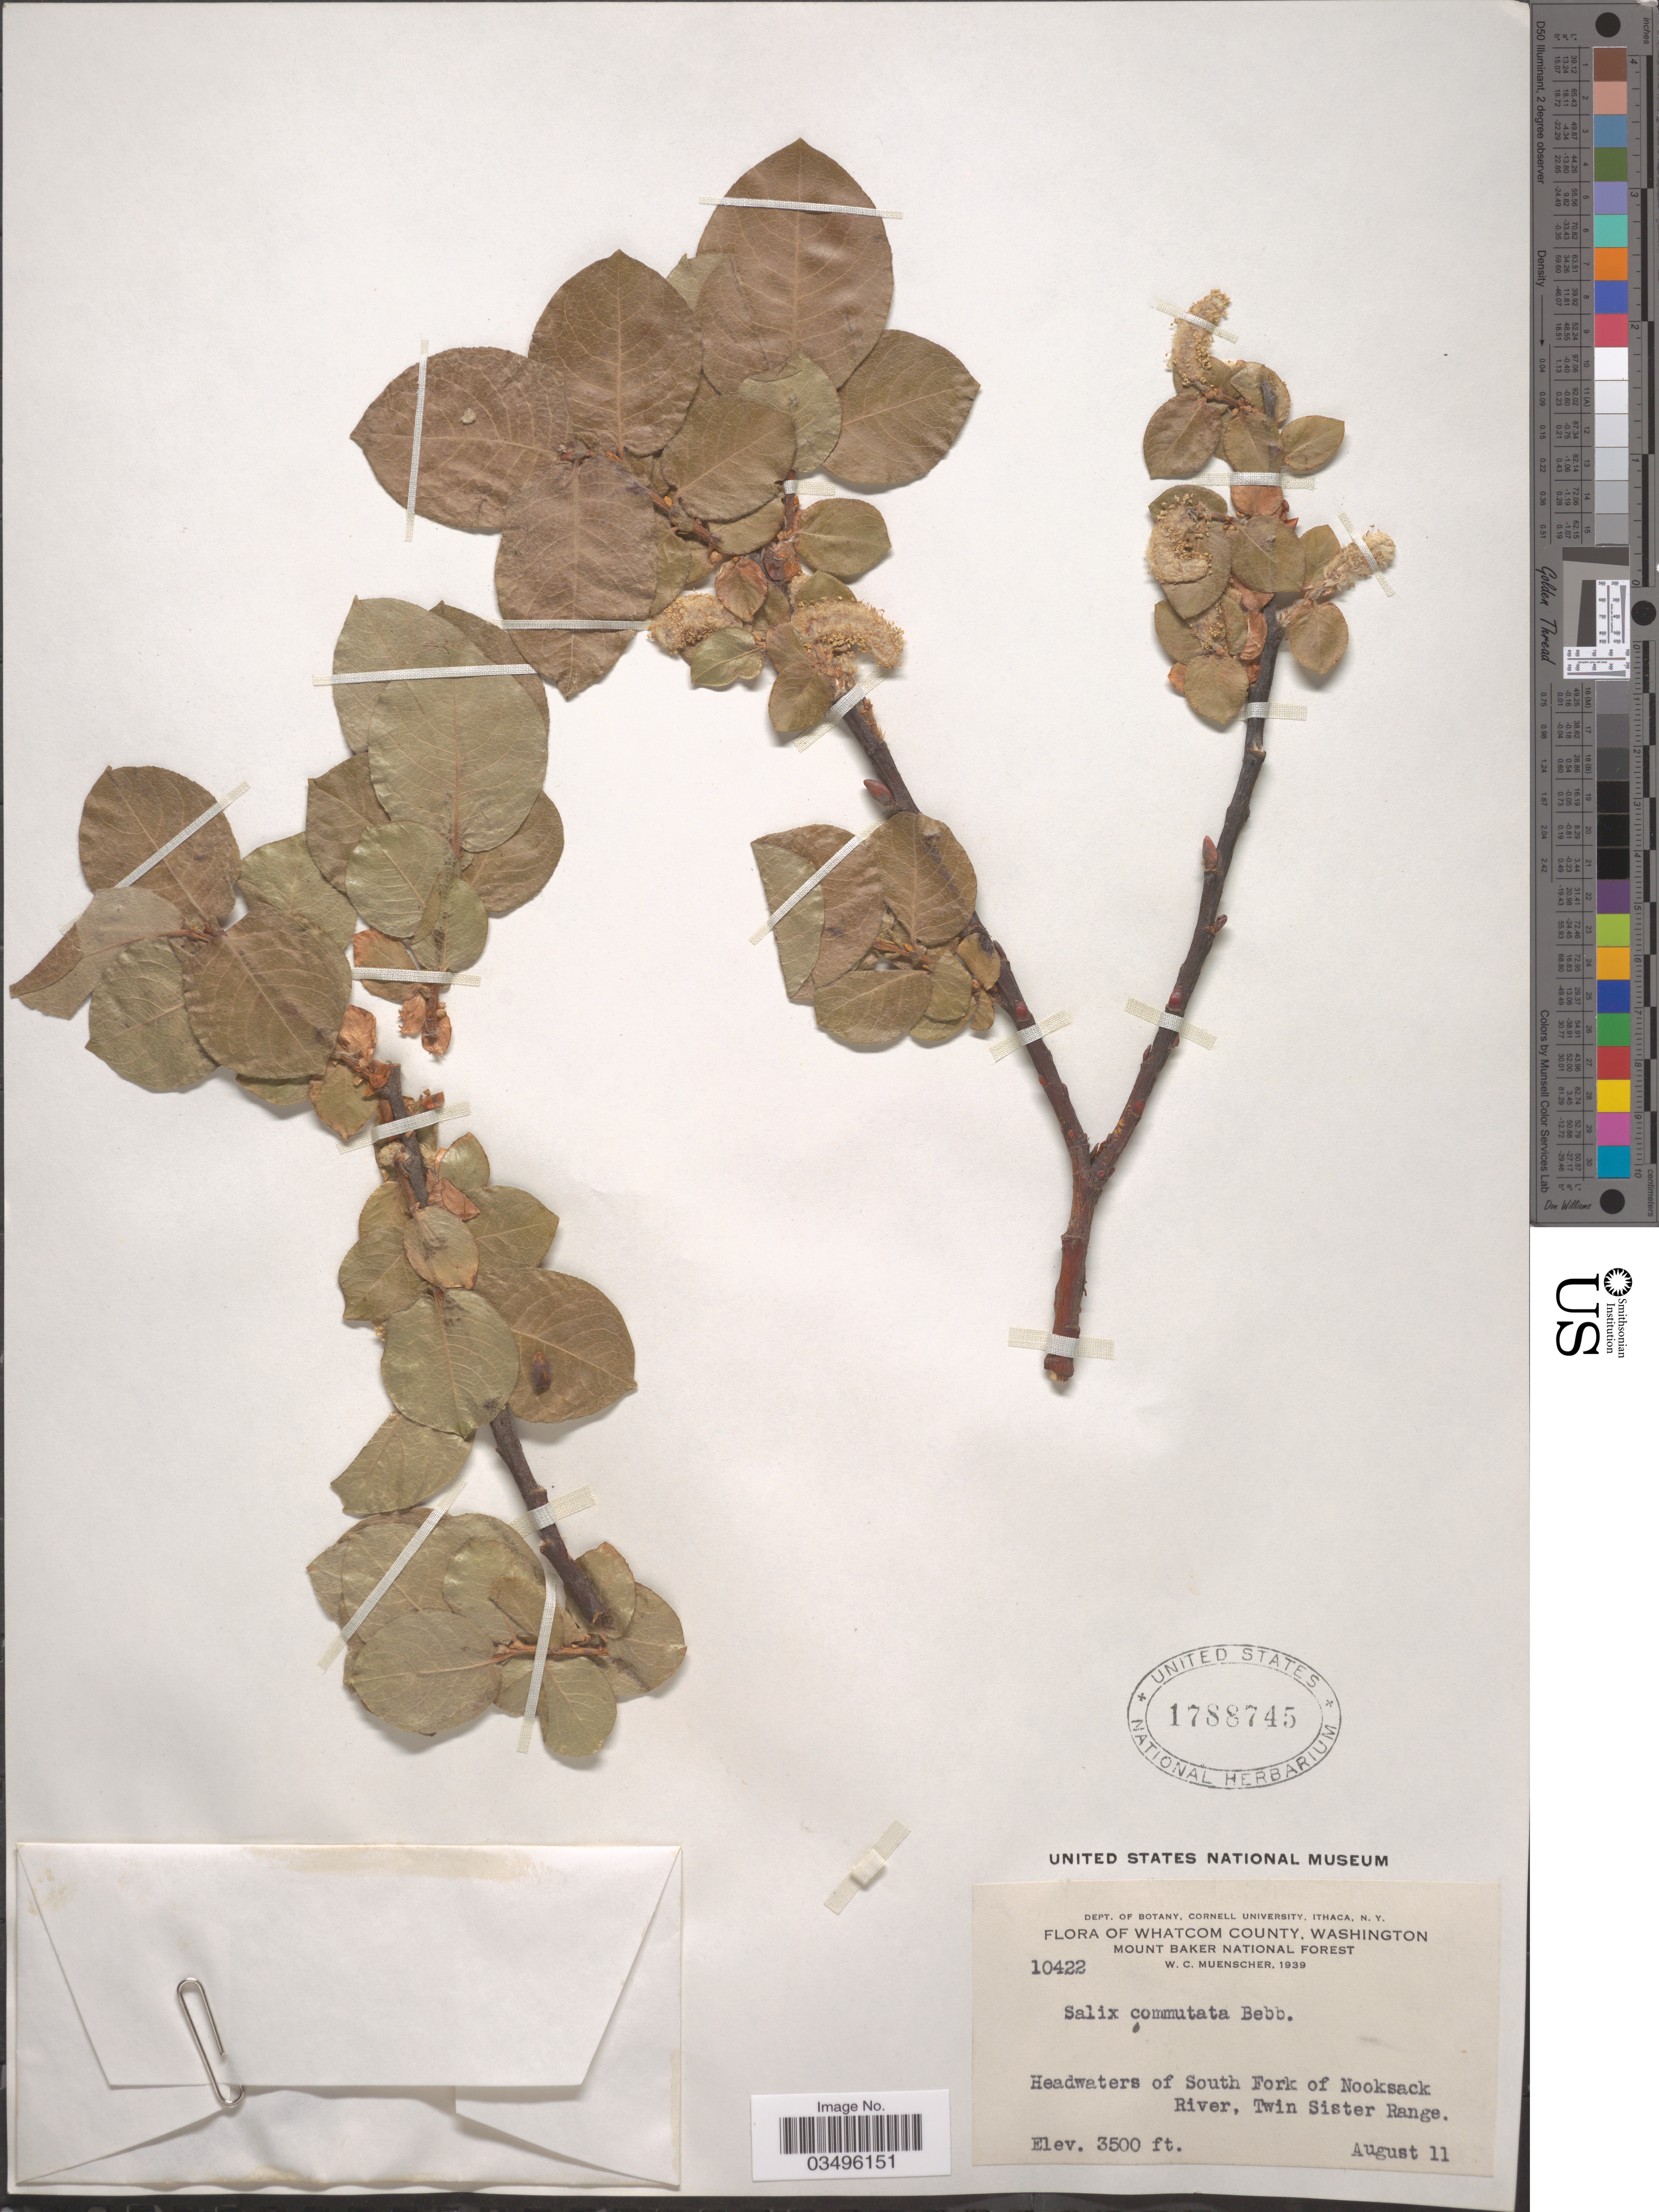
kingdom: Plantae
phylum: Tracheophyta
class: Magnoliopsida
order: Malpighiales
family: Salicaceae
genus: Salix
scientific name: Salix commutata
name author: Bebb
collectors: W. Muenscher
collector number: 10422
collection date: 1939-08-11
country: United States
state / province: Washington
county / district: Whatcom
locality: Whatcom County. Mount Baker National Forest. Headwaters of South Fork of Nooksack River, Twin Sister Range.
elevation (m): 1067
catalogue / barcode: US 1788745